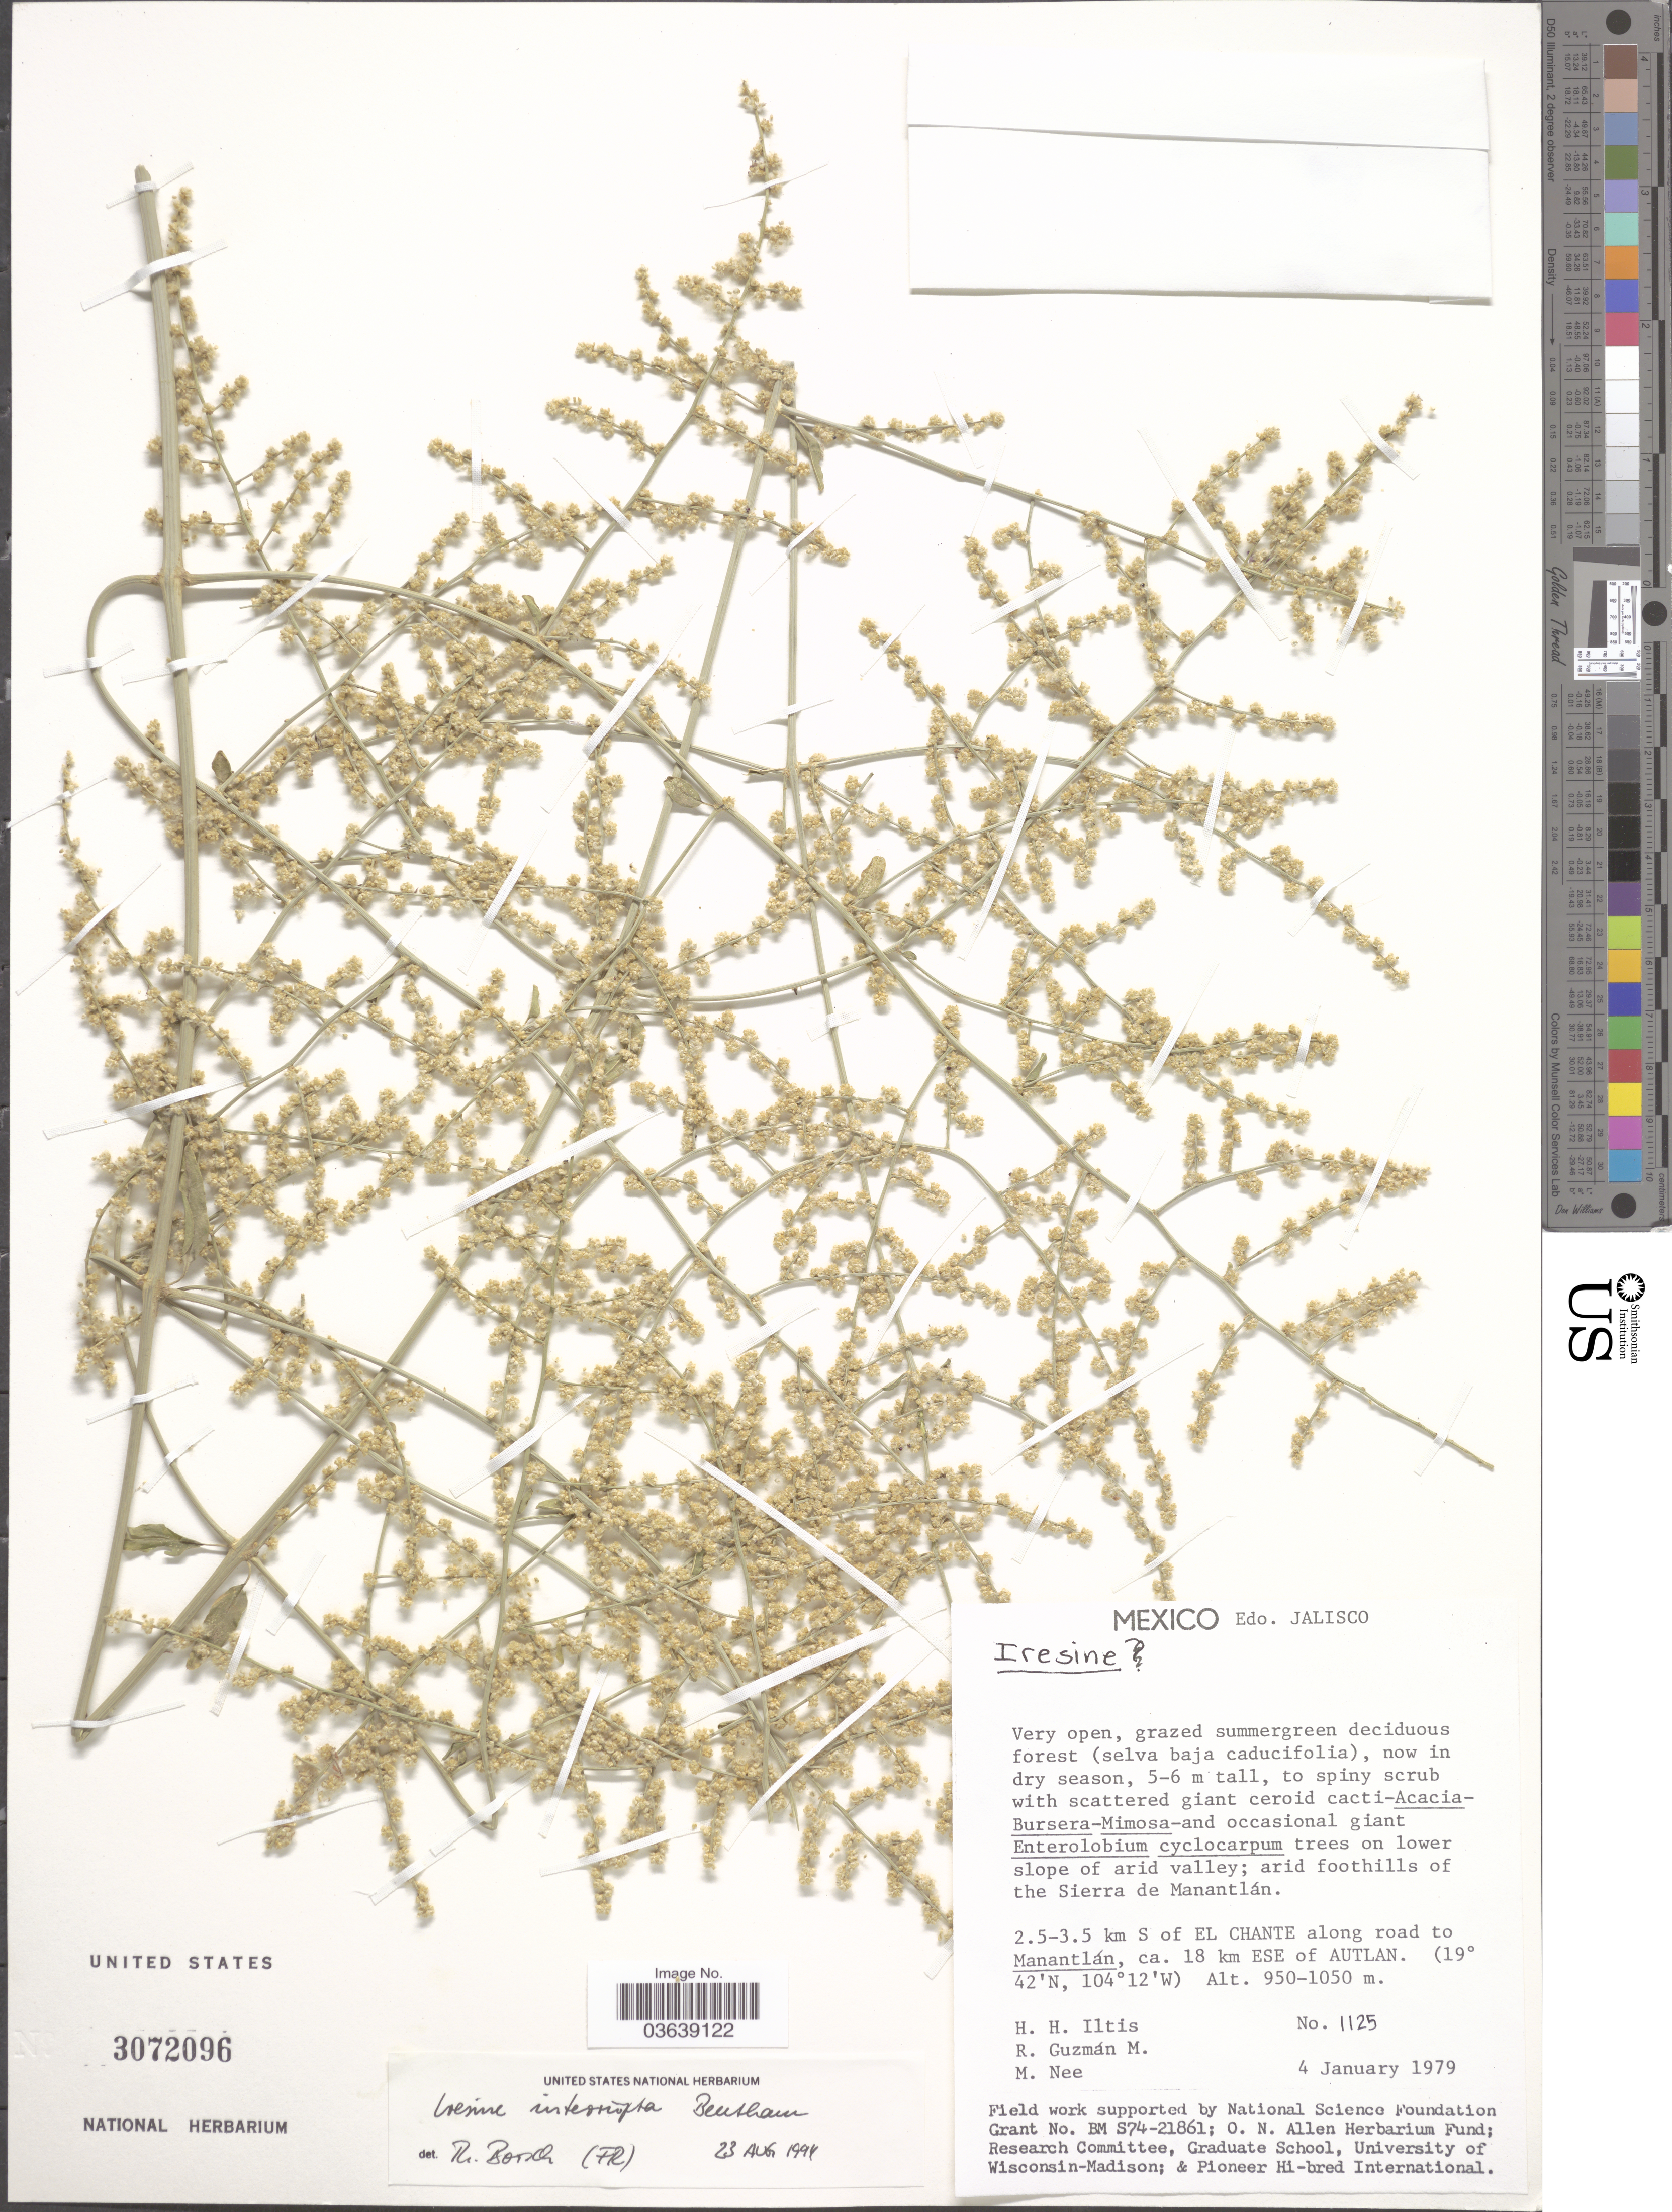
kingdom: Plantae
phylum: Tracheophyta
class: Magnoliopsida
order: Caryophyllales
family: Amaranthaceae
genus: Iresine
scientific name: Iresine interrupta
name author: Benth.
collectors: H. H. Iltis, R. Guzman-M. & M. Nee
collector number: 1125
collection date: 1979-01-04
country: Mexico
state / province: Jalisco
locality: Arid foothills of the Sierra de Manantlán. 2.5-3.5 km S of El Chante along road to Manantlán, ca. 18 km ESE of Autlan.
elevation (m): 950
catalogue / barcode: US 3072096